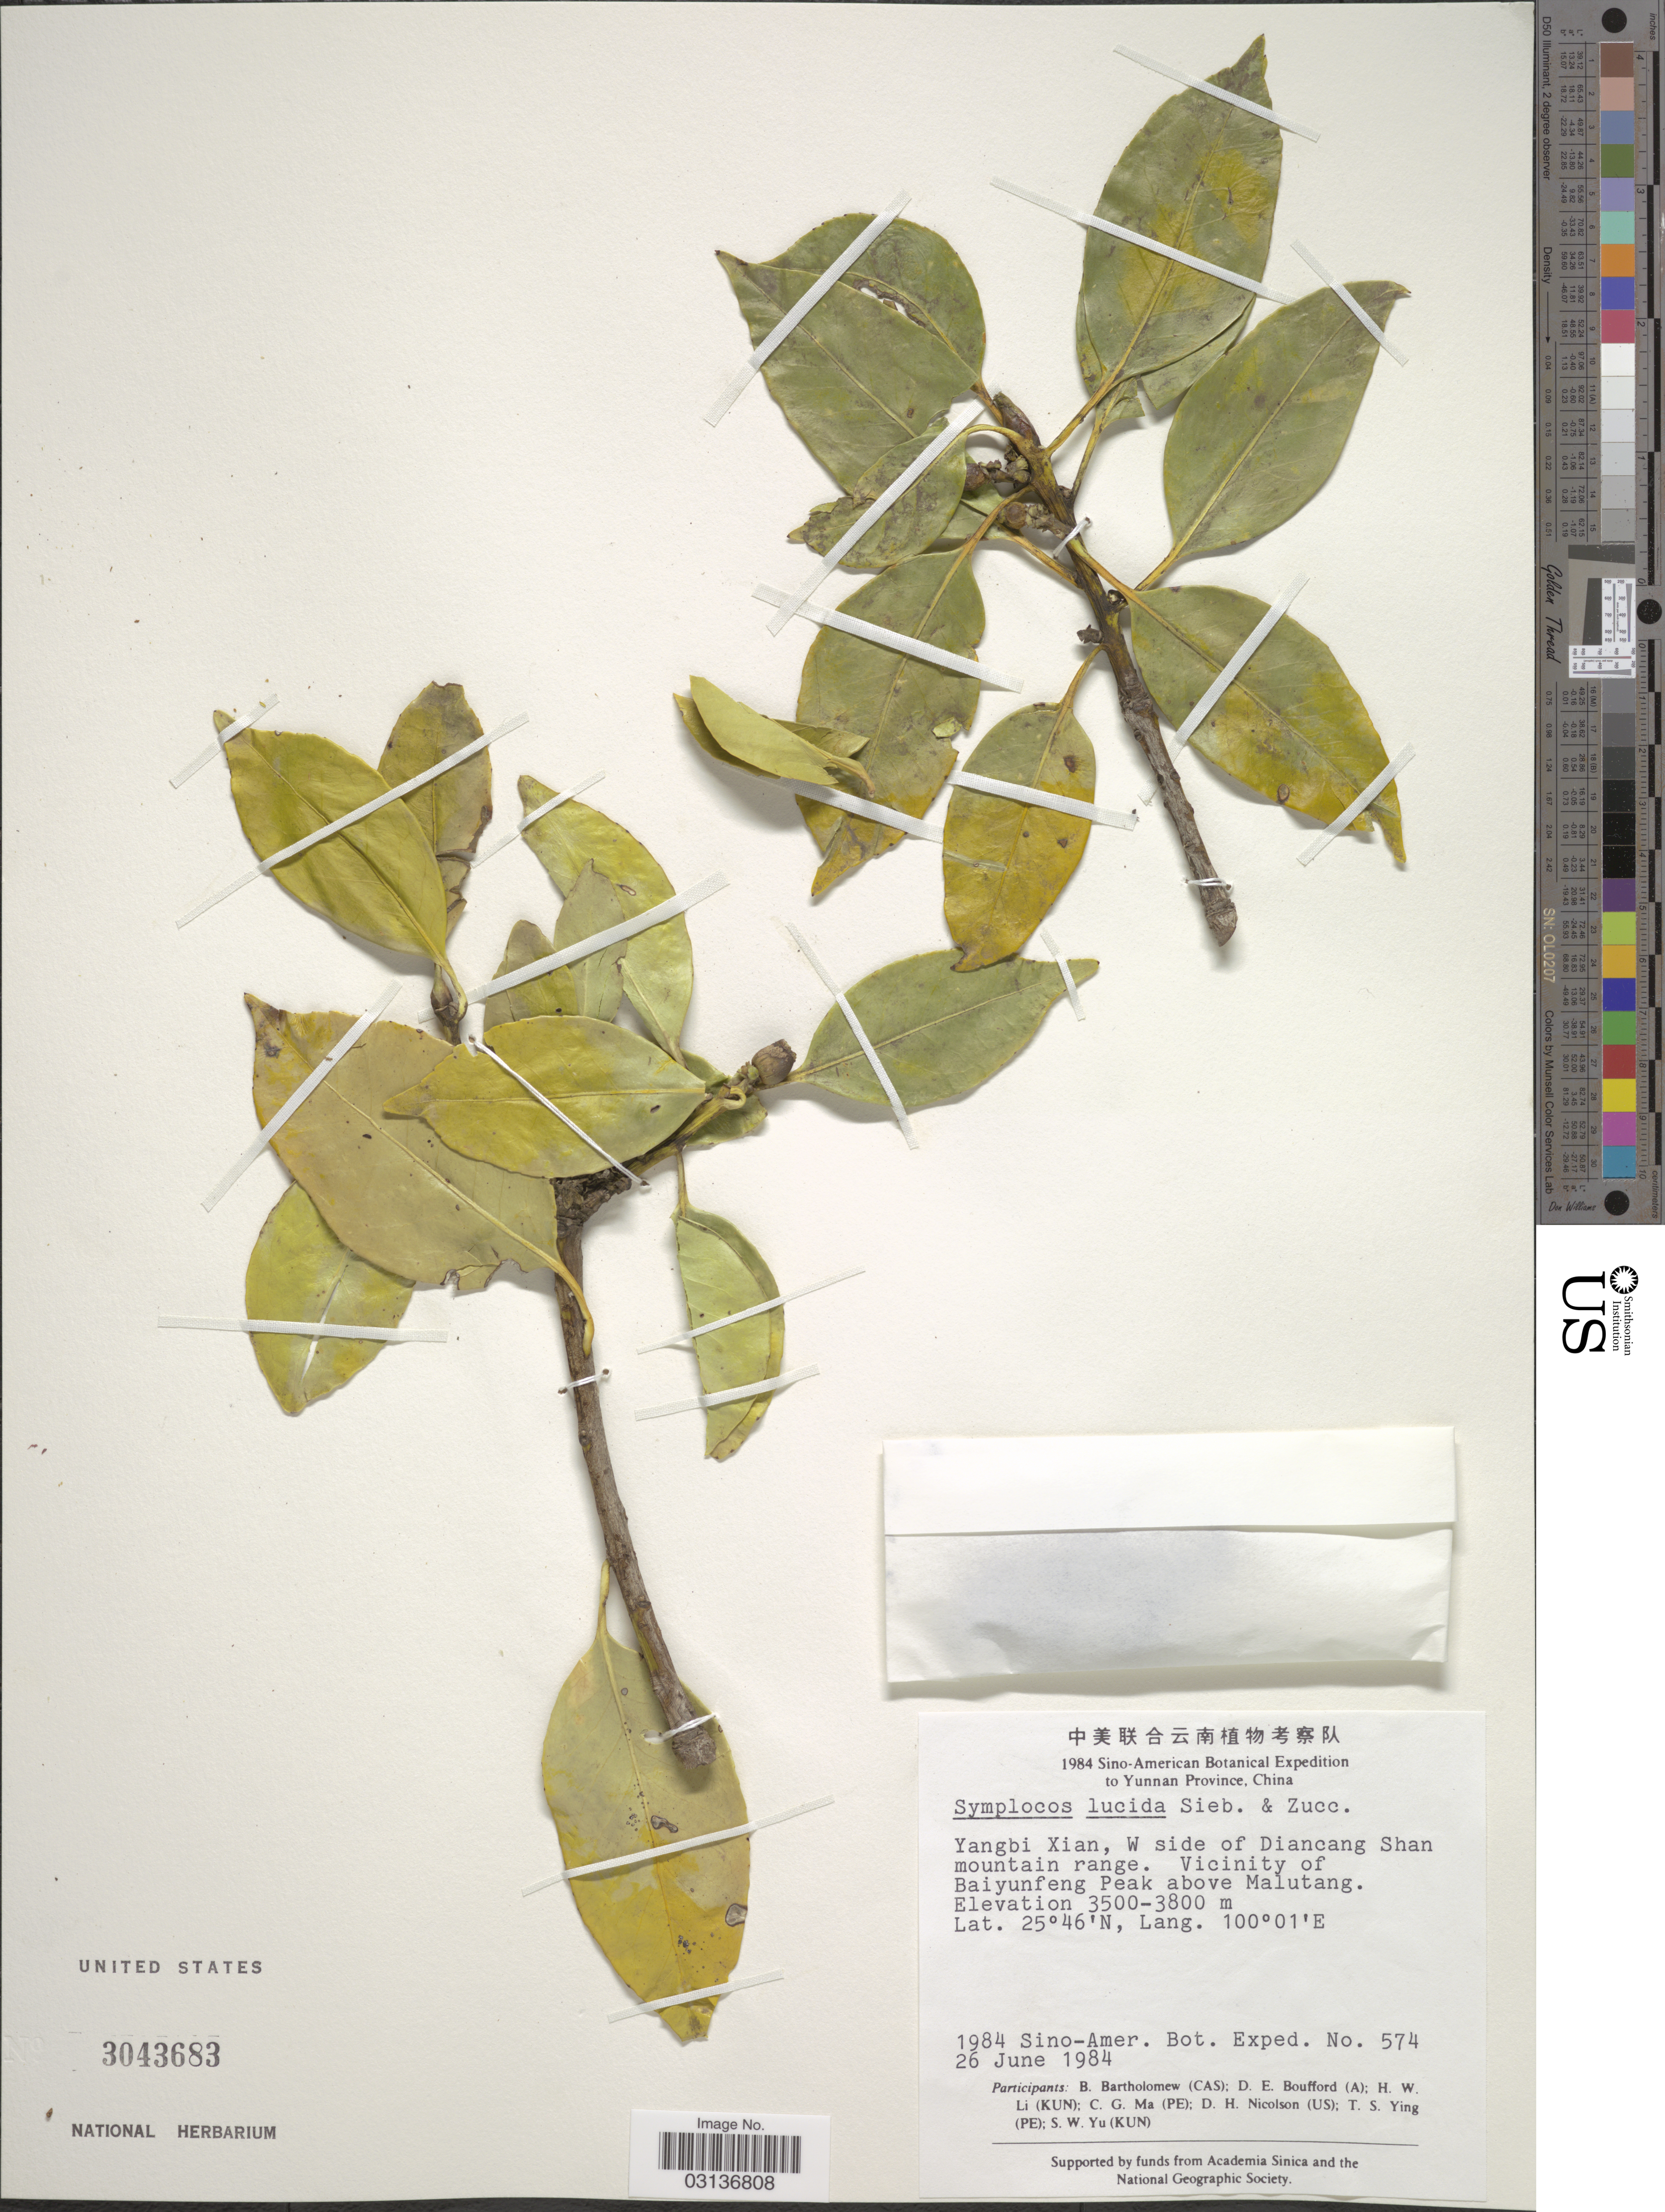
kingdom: Plantae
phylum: Tracheophyta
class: Magnoliopsida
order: Ericales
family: Symplocaceae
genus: Symplocos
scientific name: Symplocos lucida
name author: (Thurb.) Siebold & Zucc.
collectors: Sino-Amer. Bot. Exped. 1984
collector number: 574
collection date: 1984-06-26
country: China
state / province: Yunnan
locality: Yangbi Xian, W side of Diancang Shan mountain range. Vicinity of Baiyunfeng Peak above Malutang.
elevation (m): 3500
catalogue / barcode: US 3043683